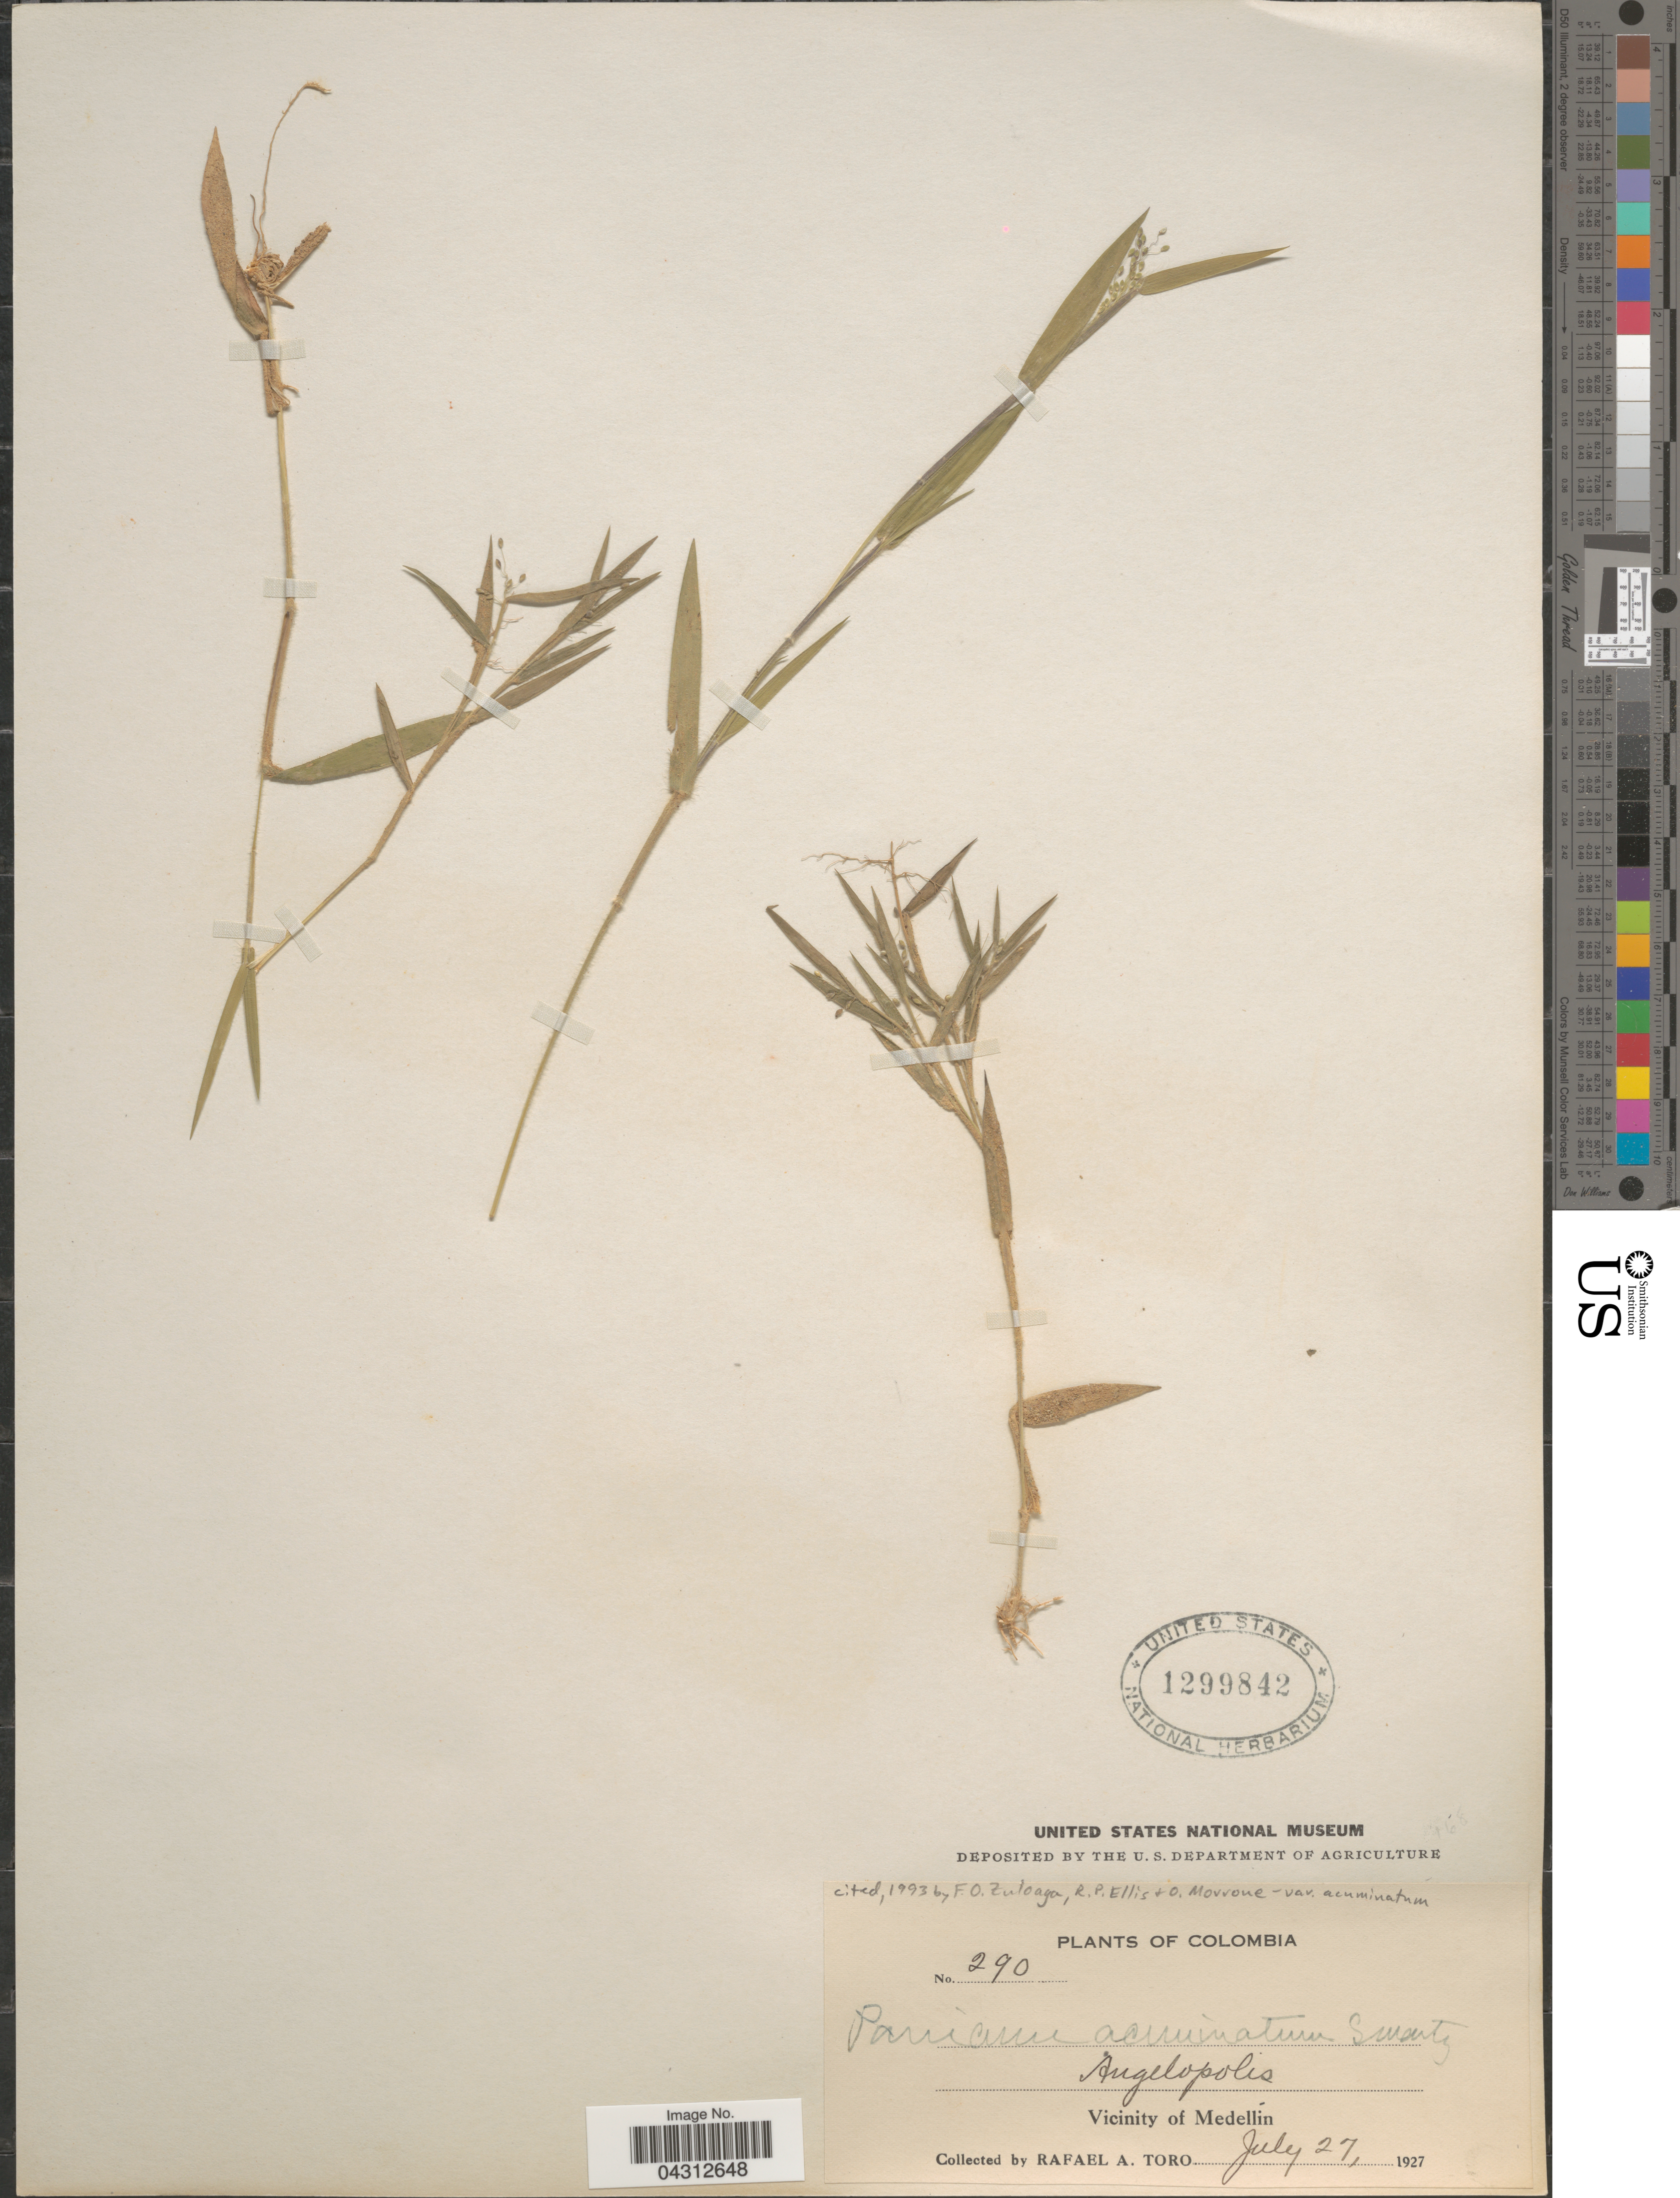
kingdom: Plantae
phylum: Tracheophyta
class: Liliopsida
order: Poales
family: Poaceae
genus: Panicum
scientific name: Panicum acuminatum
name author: Sw.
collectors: R. A. Toro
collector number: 290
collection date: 1927-07-27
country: Colombia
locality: Angelopolis. Vicinity of Medellín.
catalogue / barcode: US 1299842